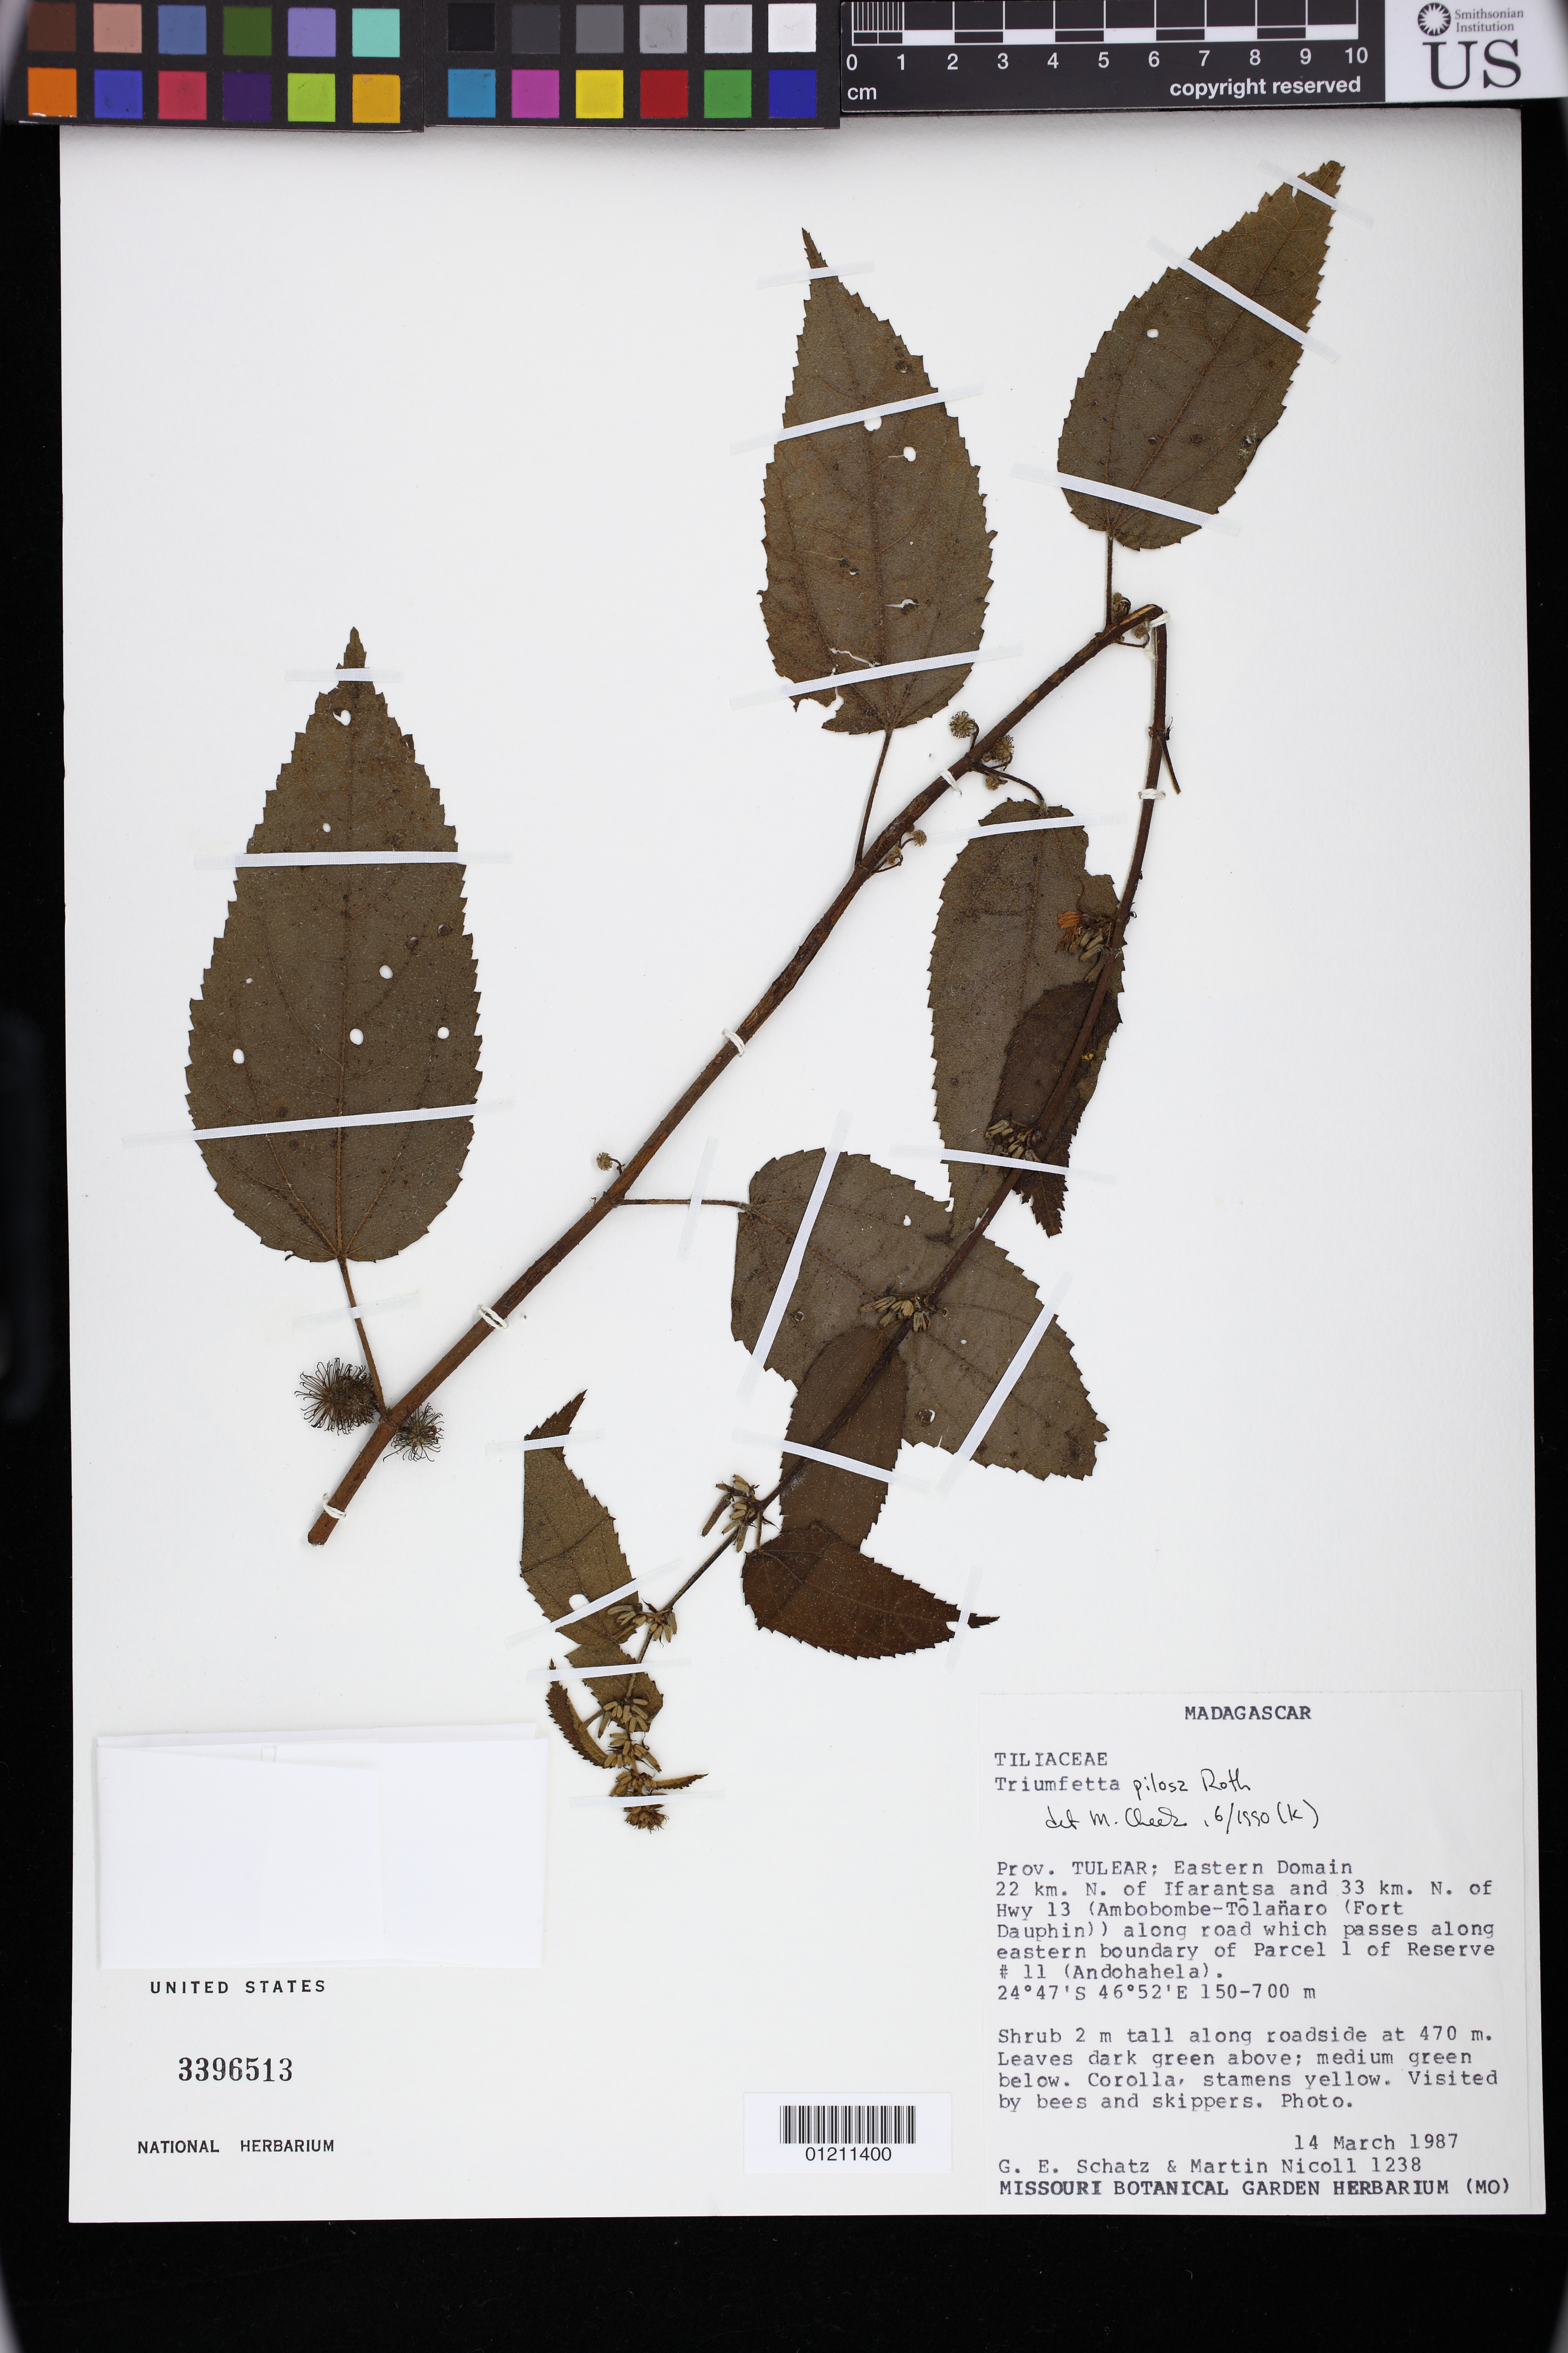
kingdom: Plantae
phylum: Tracheophyta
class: Magnoliopsida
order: Malvales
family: Malvaceae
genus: Triumfetta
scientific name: Triumfetta pilosa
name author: Roth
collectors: G. Schatz & M. Nicoll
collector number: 1238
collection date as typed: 14 Mar 1987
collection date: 1987-03-14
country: Madagascar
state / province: Anosy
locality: Prov. Tulear; Eastern Domain. 22 km. N. of Ifarantsa and 33 km. N. of Hwy 13 (Ambobombe-Tôlanaro (Fort Dauphin)) along road which passes along eastern boundary of Parcel 1 of Reserve #11 (Andohahela).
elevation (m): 150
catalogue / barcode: US 3396513